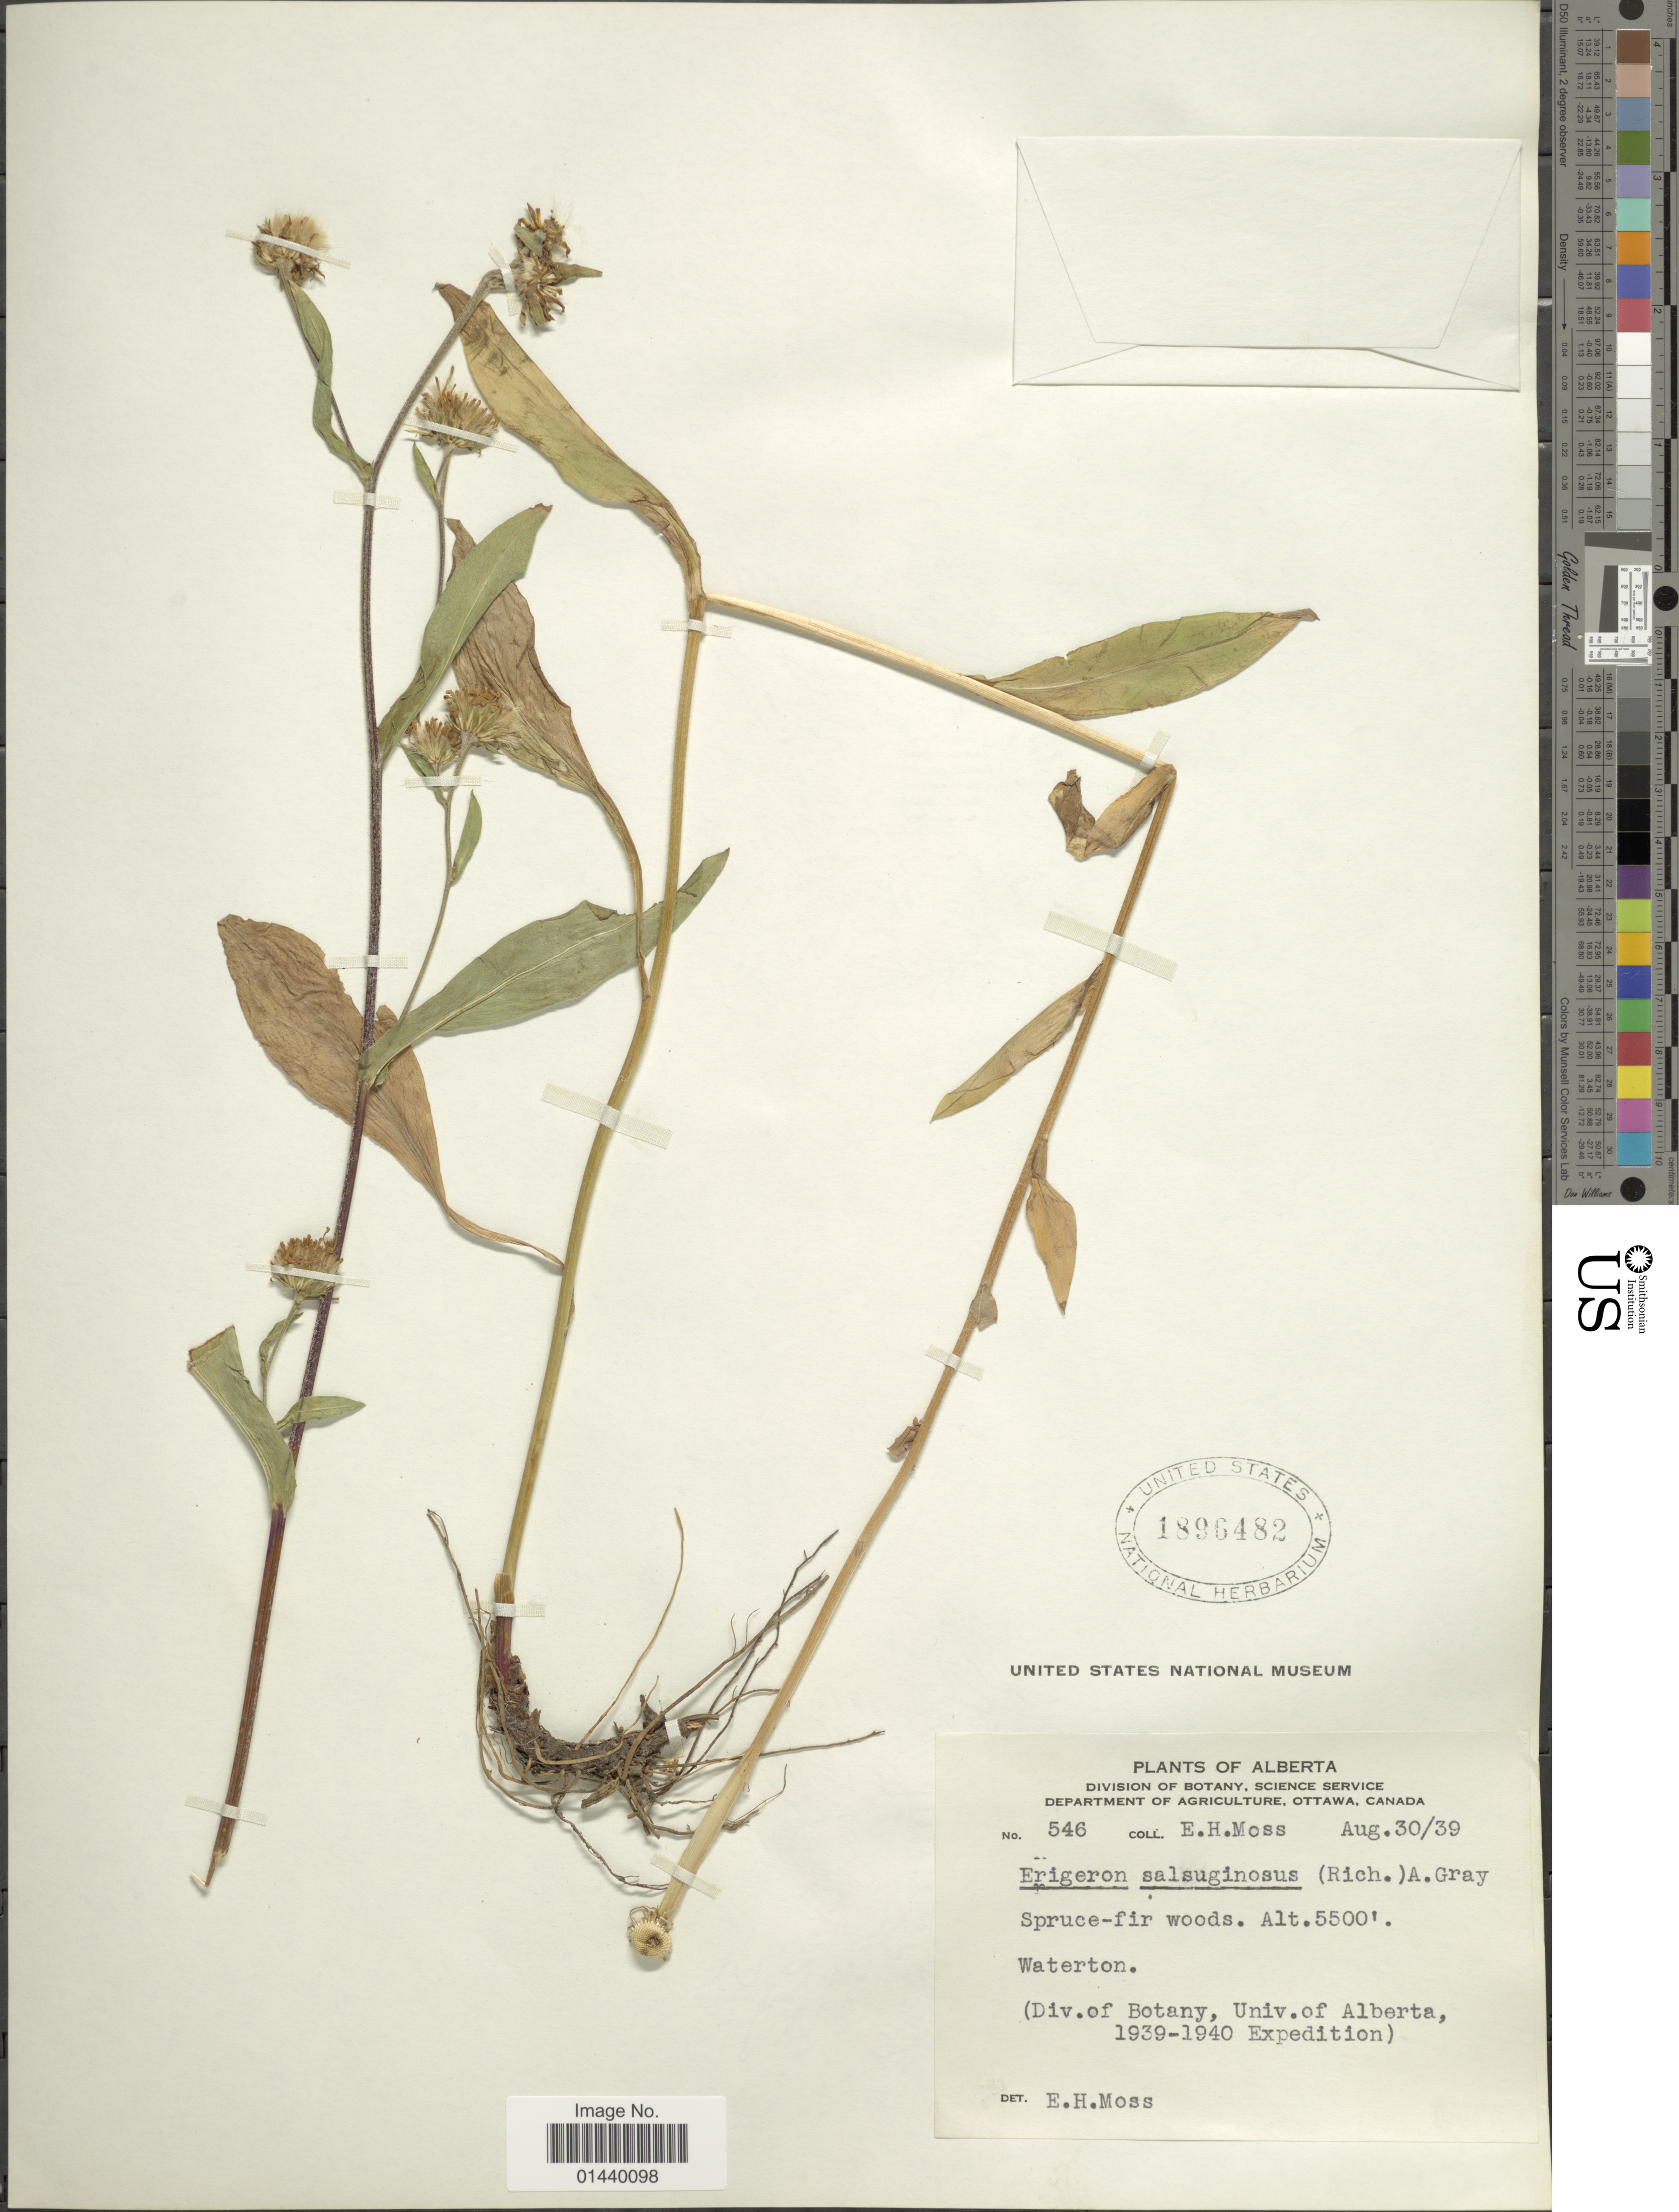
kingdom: Plantae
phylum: Tracheophyta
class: Magnoliopsida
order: Asterales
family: Asteraceae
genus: Erigeron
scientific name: Erigeron salsuginosus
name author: (Richardson ex R. Br.) A. Gray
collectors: E. Moss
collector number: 546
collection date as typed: Transcribed d/m/y: 30/8/39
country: Canada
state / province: Alberta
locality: Waterton.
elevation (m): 1676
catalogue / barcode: US 1896482